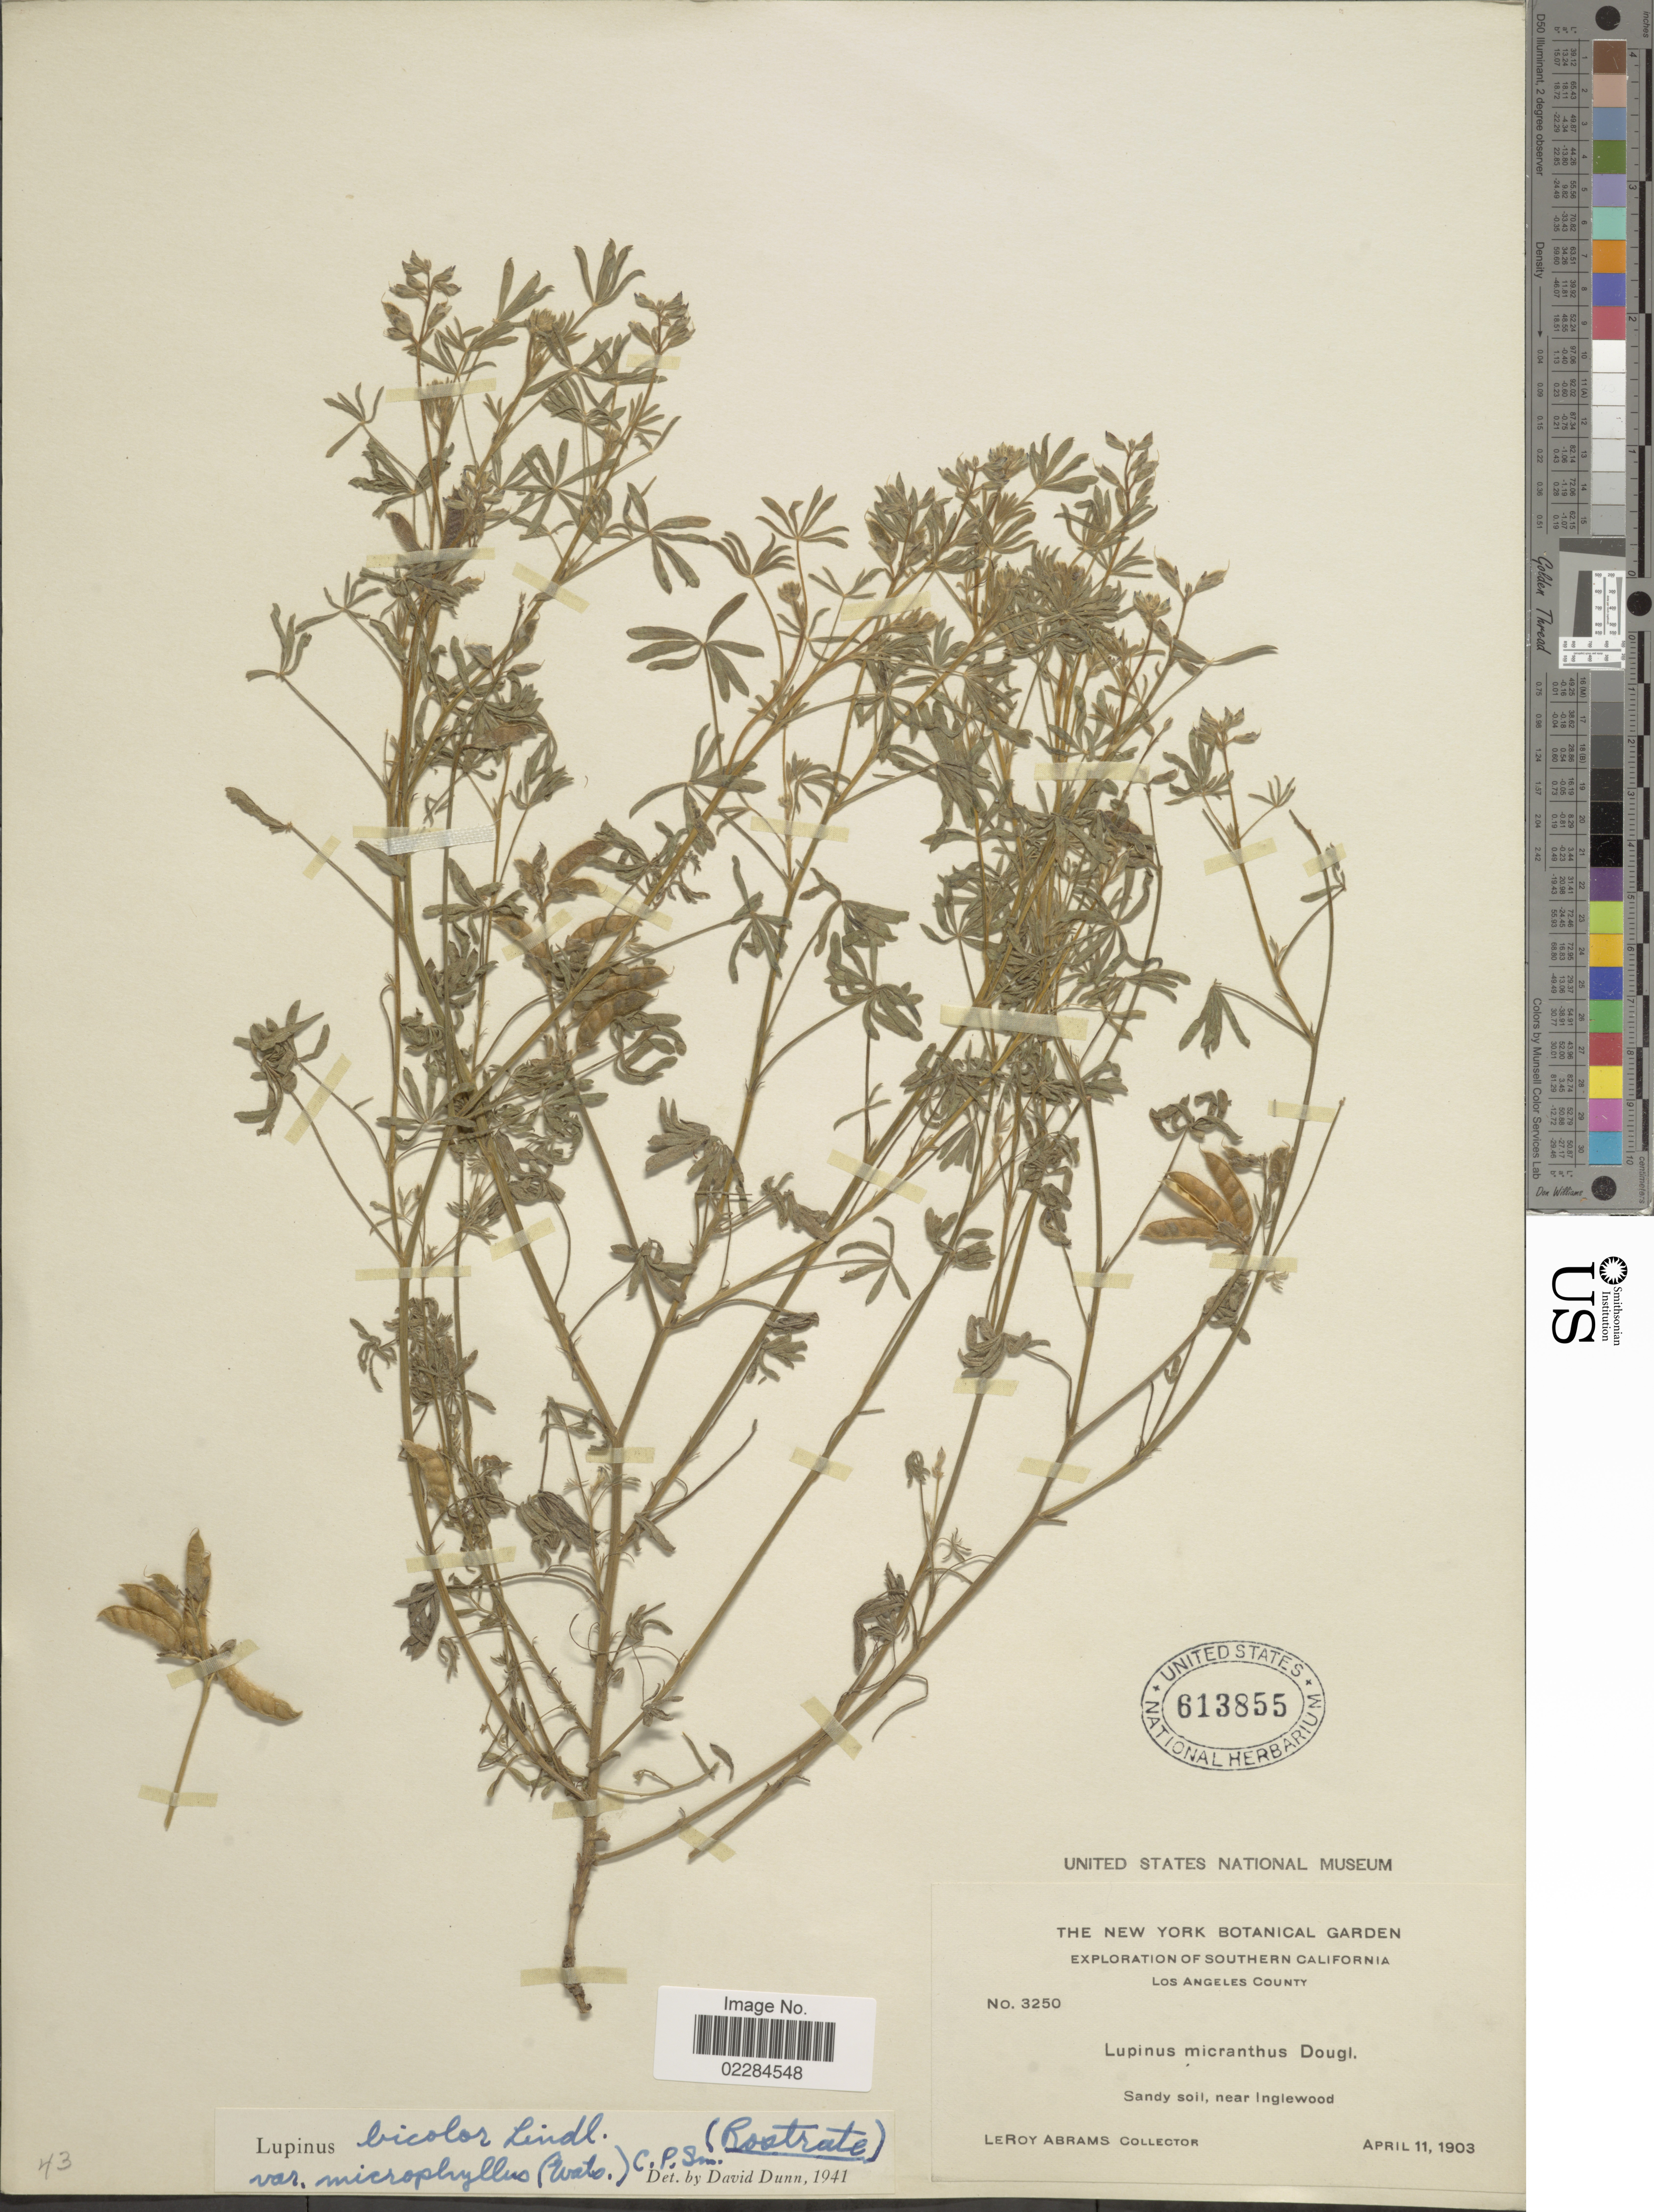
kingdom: Plantae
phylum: Tracheophyta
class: Magnoliopsida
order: Fabales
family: Fabaceae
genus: Lupinus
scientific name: Lupinus bicolor var. microphyllus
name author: Lindl.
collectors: L. Abrams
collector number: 3250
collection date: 1903-04-11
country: United States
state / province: California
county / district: Los Angeles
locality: Southern California. Los Angeles County. Sandy soil, near Inglewood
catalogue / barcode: US 613855